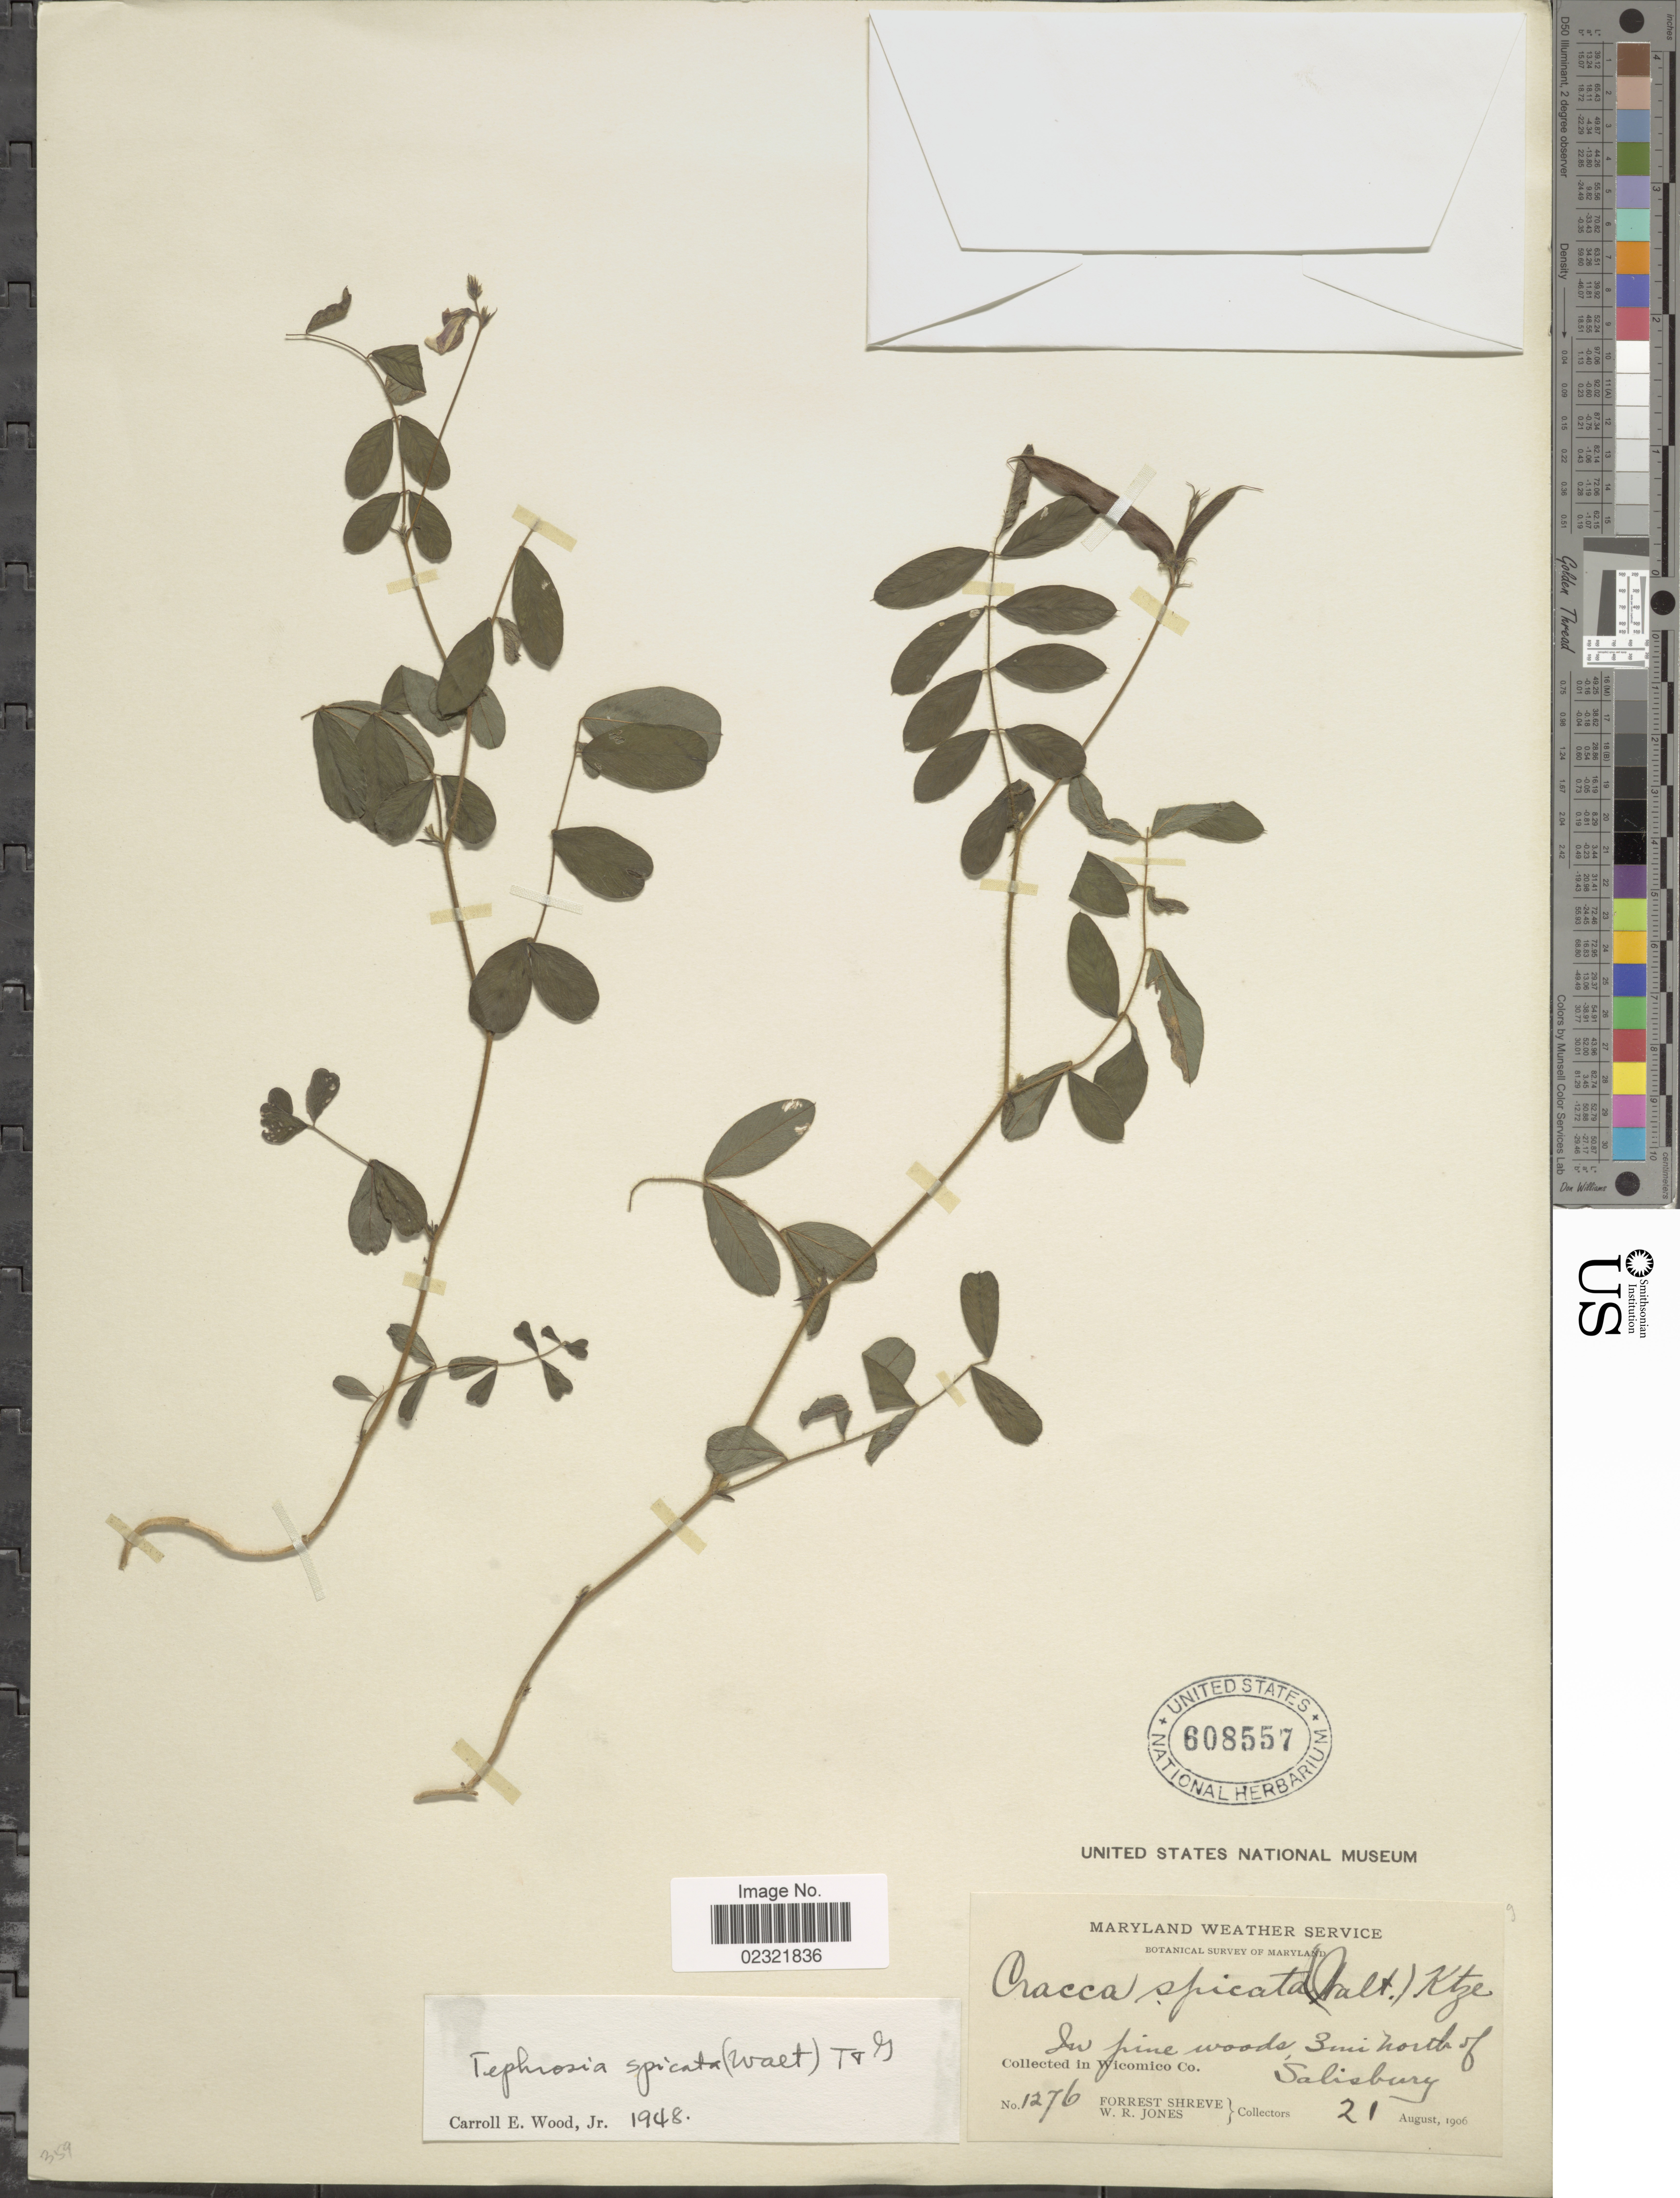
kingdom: Plantae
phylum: Tracheophyta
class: Magnoliopsida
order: Fabales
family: Fabaceae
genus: Tephrosia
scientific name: Tephrosia spicata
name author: (Walter) Torr. & A. Gray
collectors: F. Shreve & W. R. Jones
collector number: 1276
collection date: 1906-08-21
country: United States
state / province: Maryland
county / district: Wicomico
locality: In pine woods, 3 mi North of Salisbury, in Wicomico Co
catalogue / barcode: US 608557